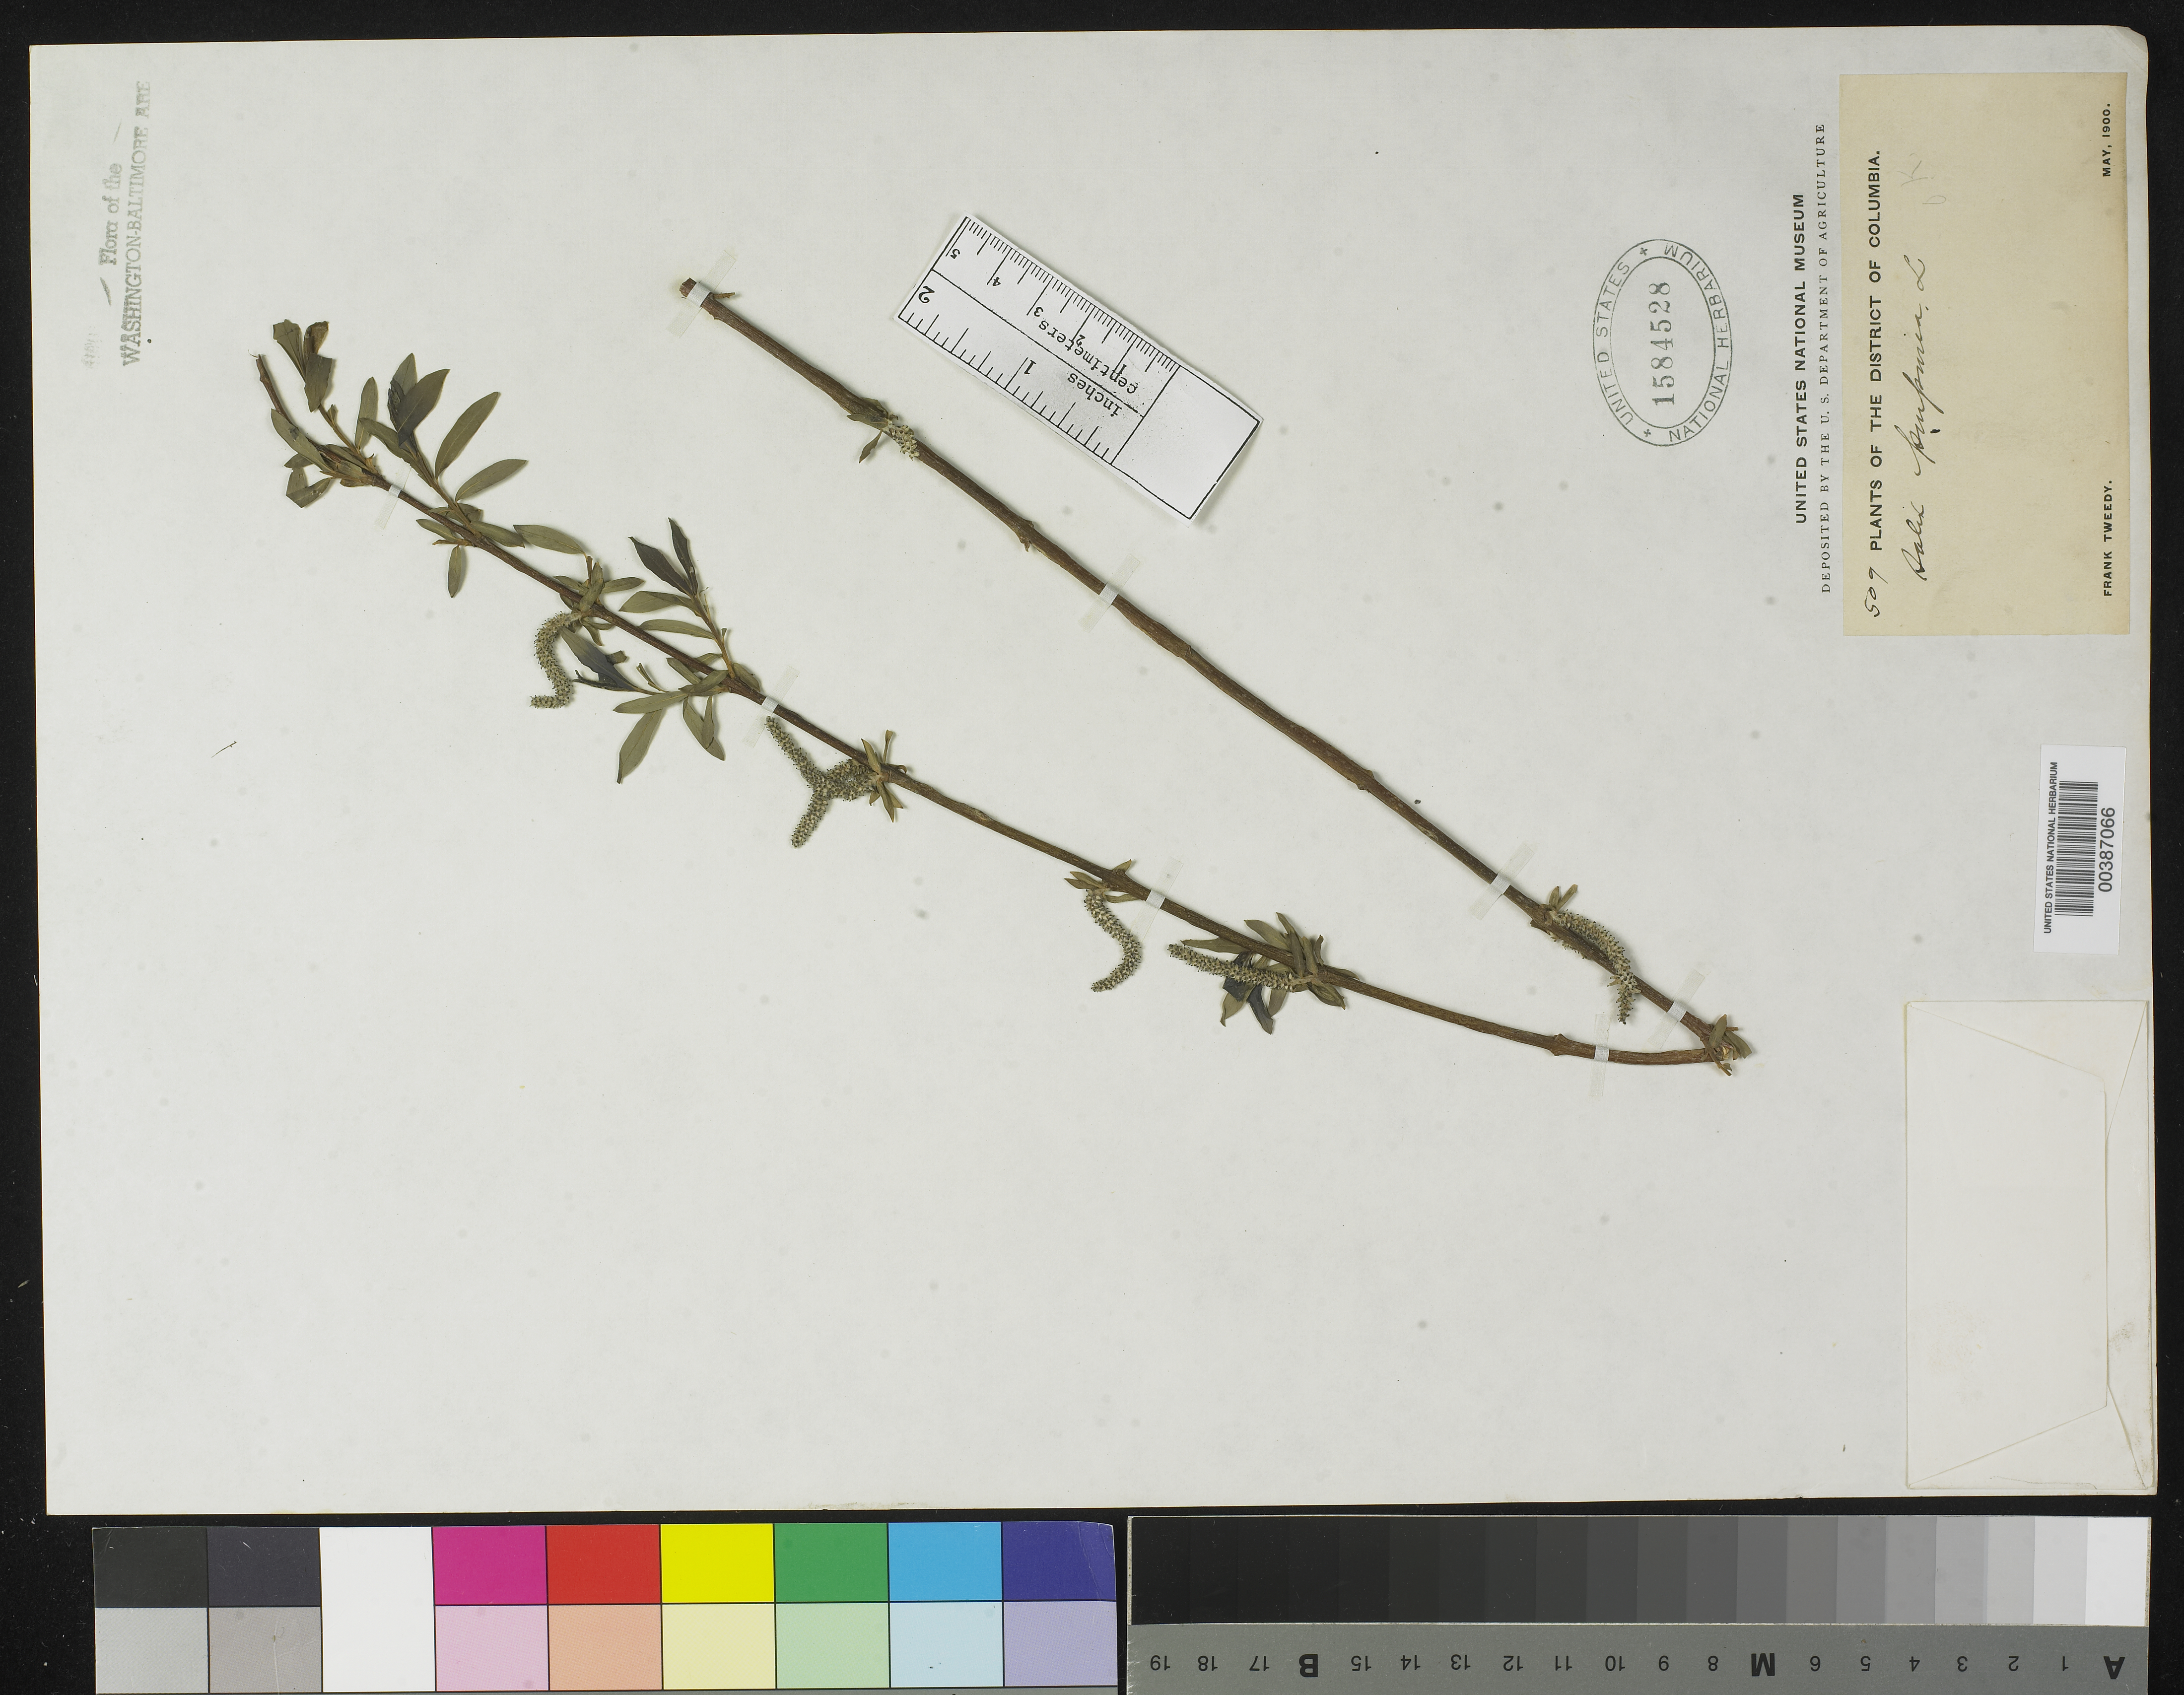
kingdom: Plantae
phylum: Tracheophyta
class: Magnoliopsida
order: Malpighiales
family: Salicaceae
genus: Salix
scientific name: Salix purpurea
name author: L.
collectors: F. Tweedy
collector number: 509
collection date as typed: May 1900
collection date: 1900-05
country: United States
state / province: District of Columbia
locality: Vicinity of Washington, DC.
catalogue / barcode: US 1584528